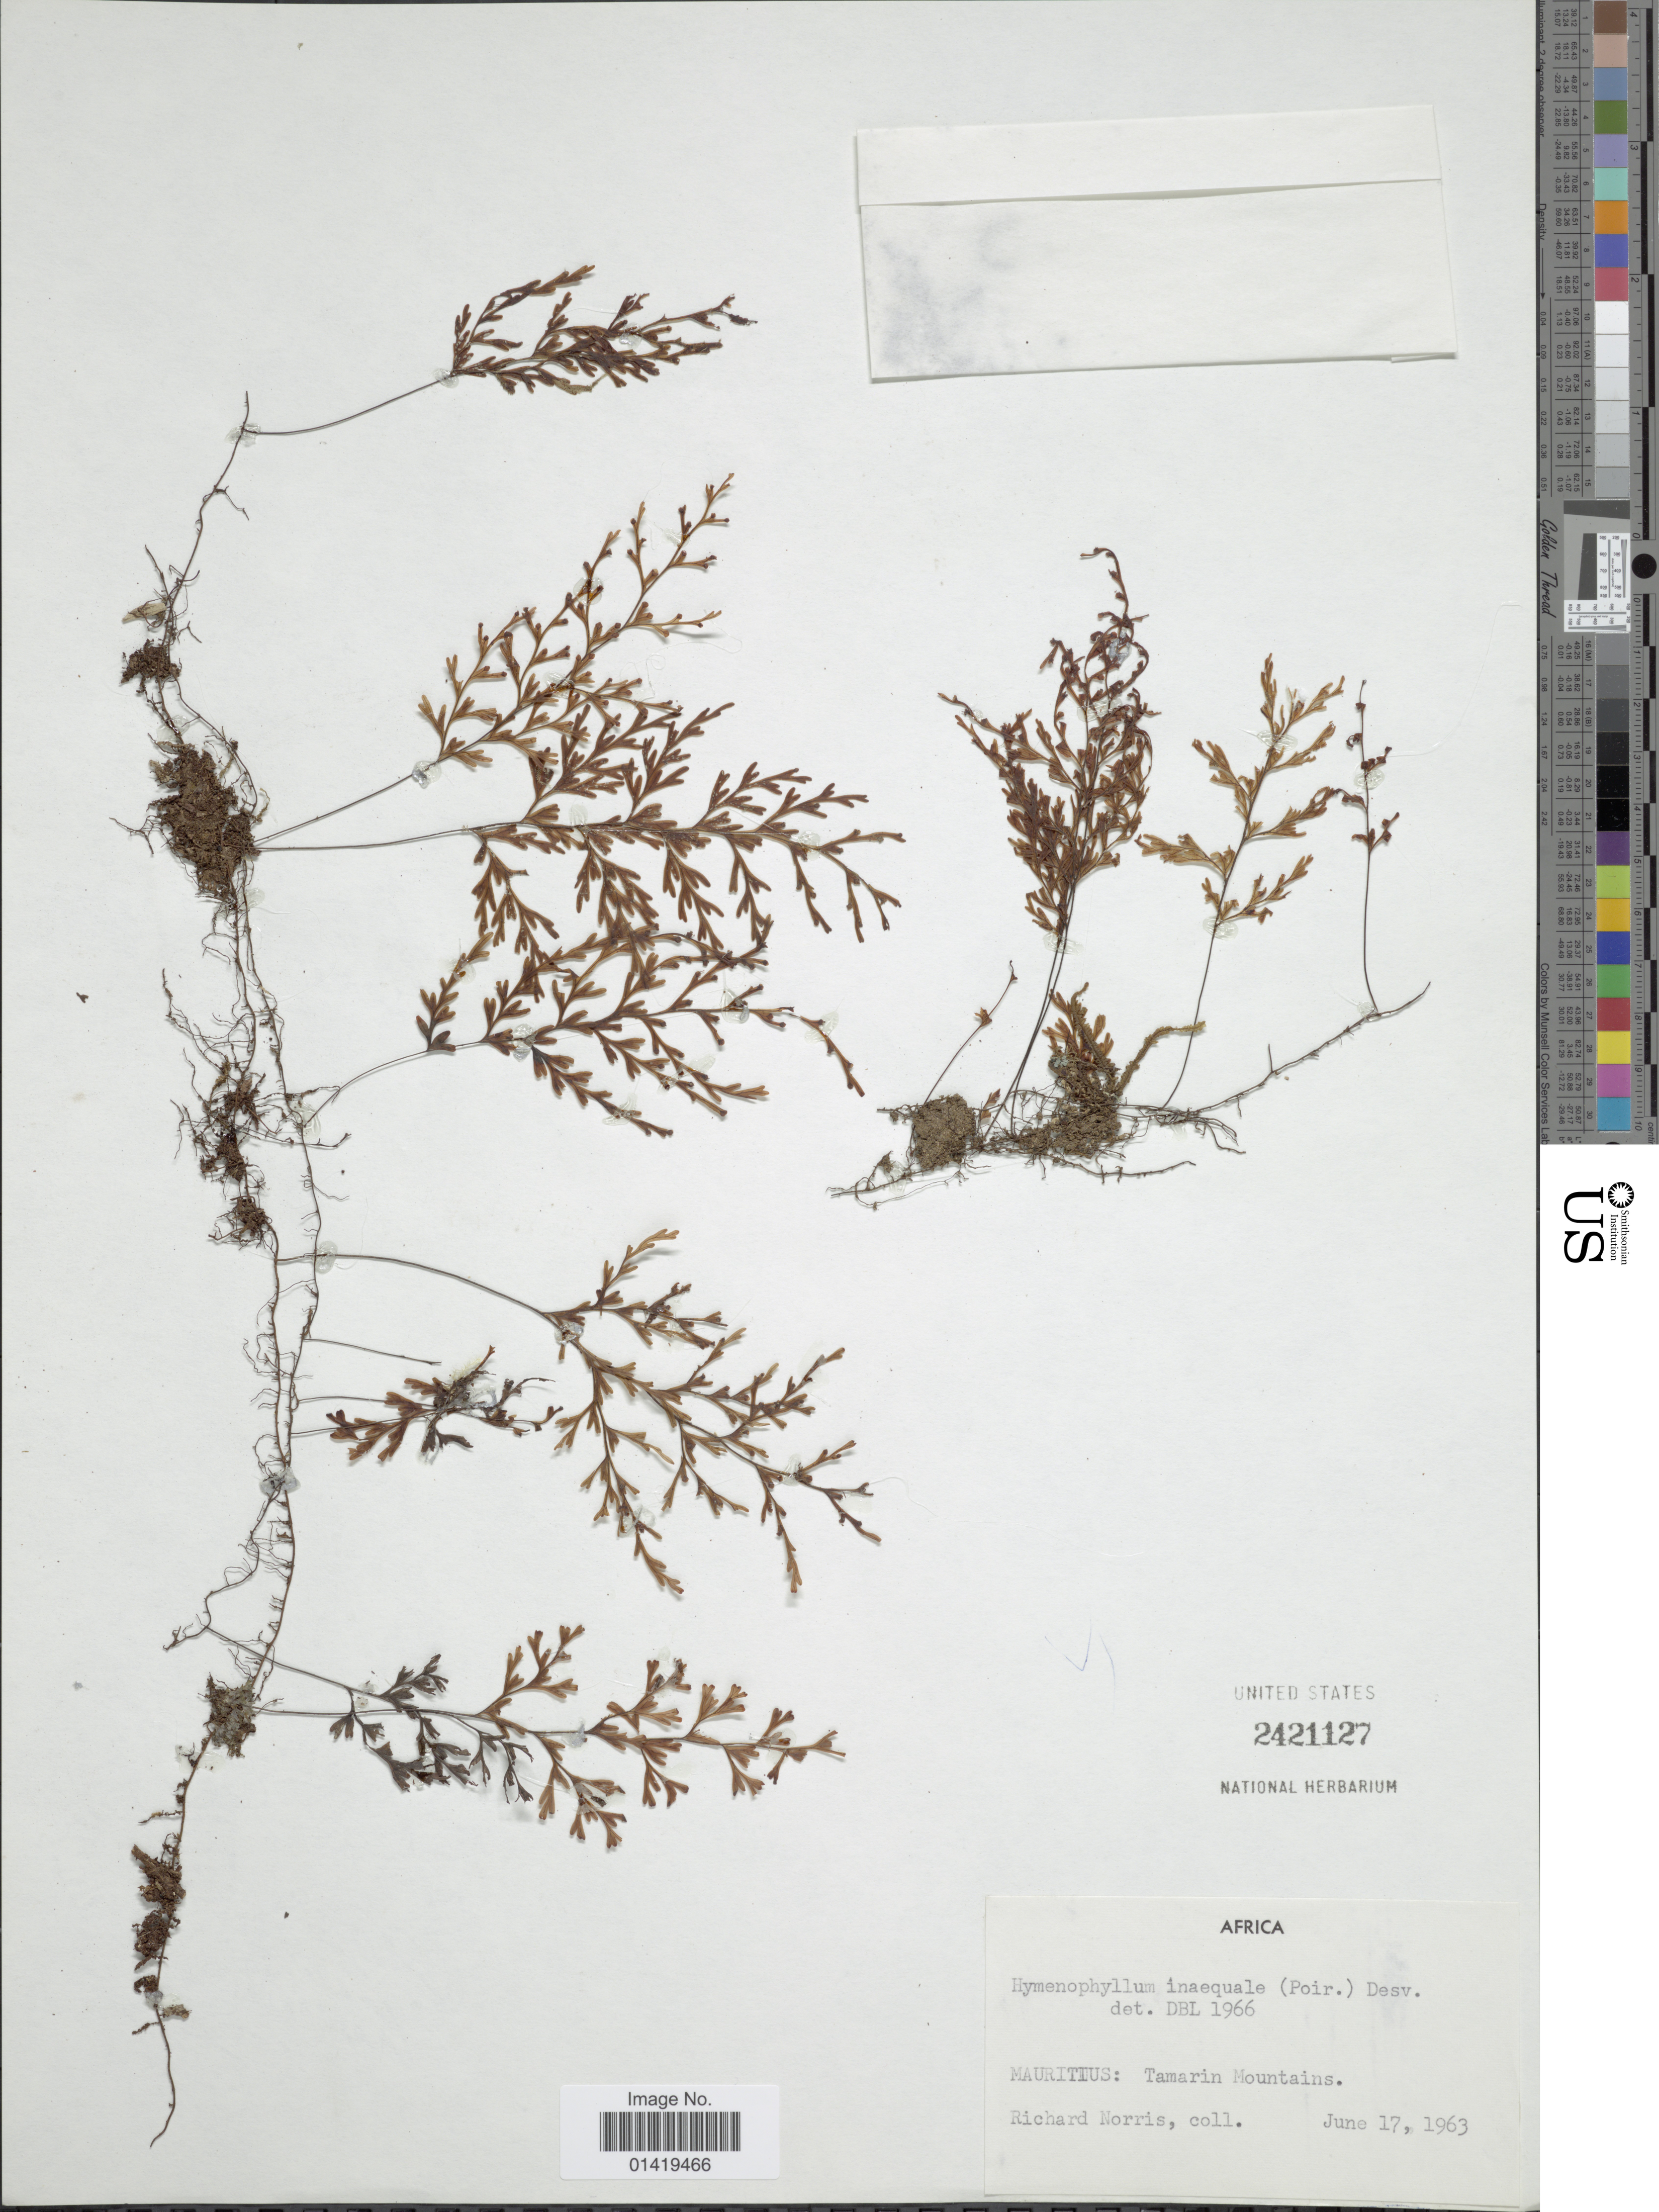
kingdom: Plantae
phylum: Tracheophyta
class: Polypodiopsida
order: Hymenophyllales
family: Hymenophyllaceae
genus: Hymenophyllum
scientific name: Hymenophyllum inaequale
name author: (Poir.) Desv.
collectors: R. E. Norris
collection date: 1963-06-17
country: Mauritius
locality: Mauritius Tamarin Mountains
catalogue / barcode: US 2421127